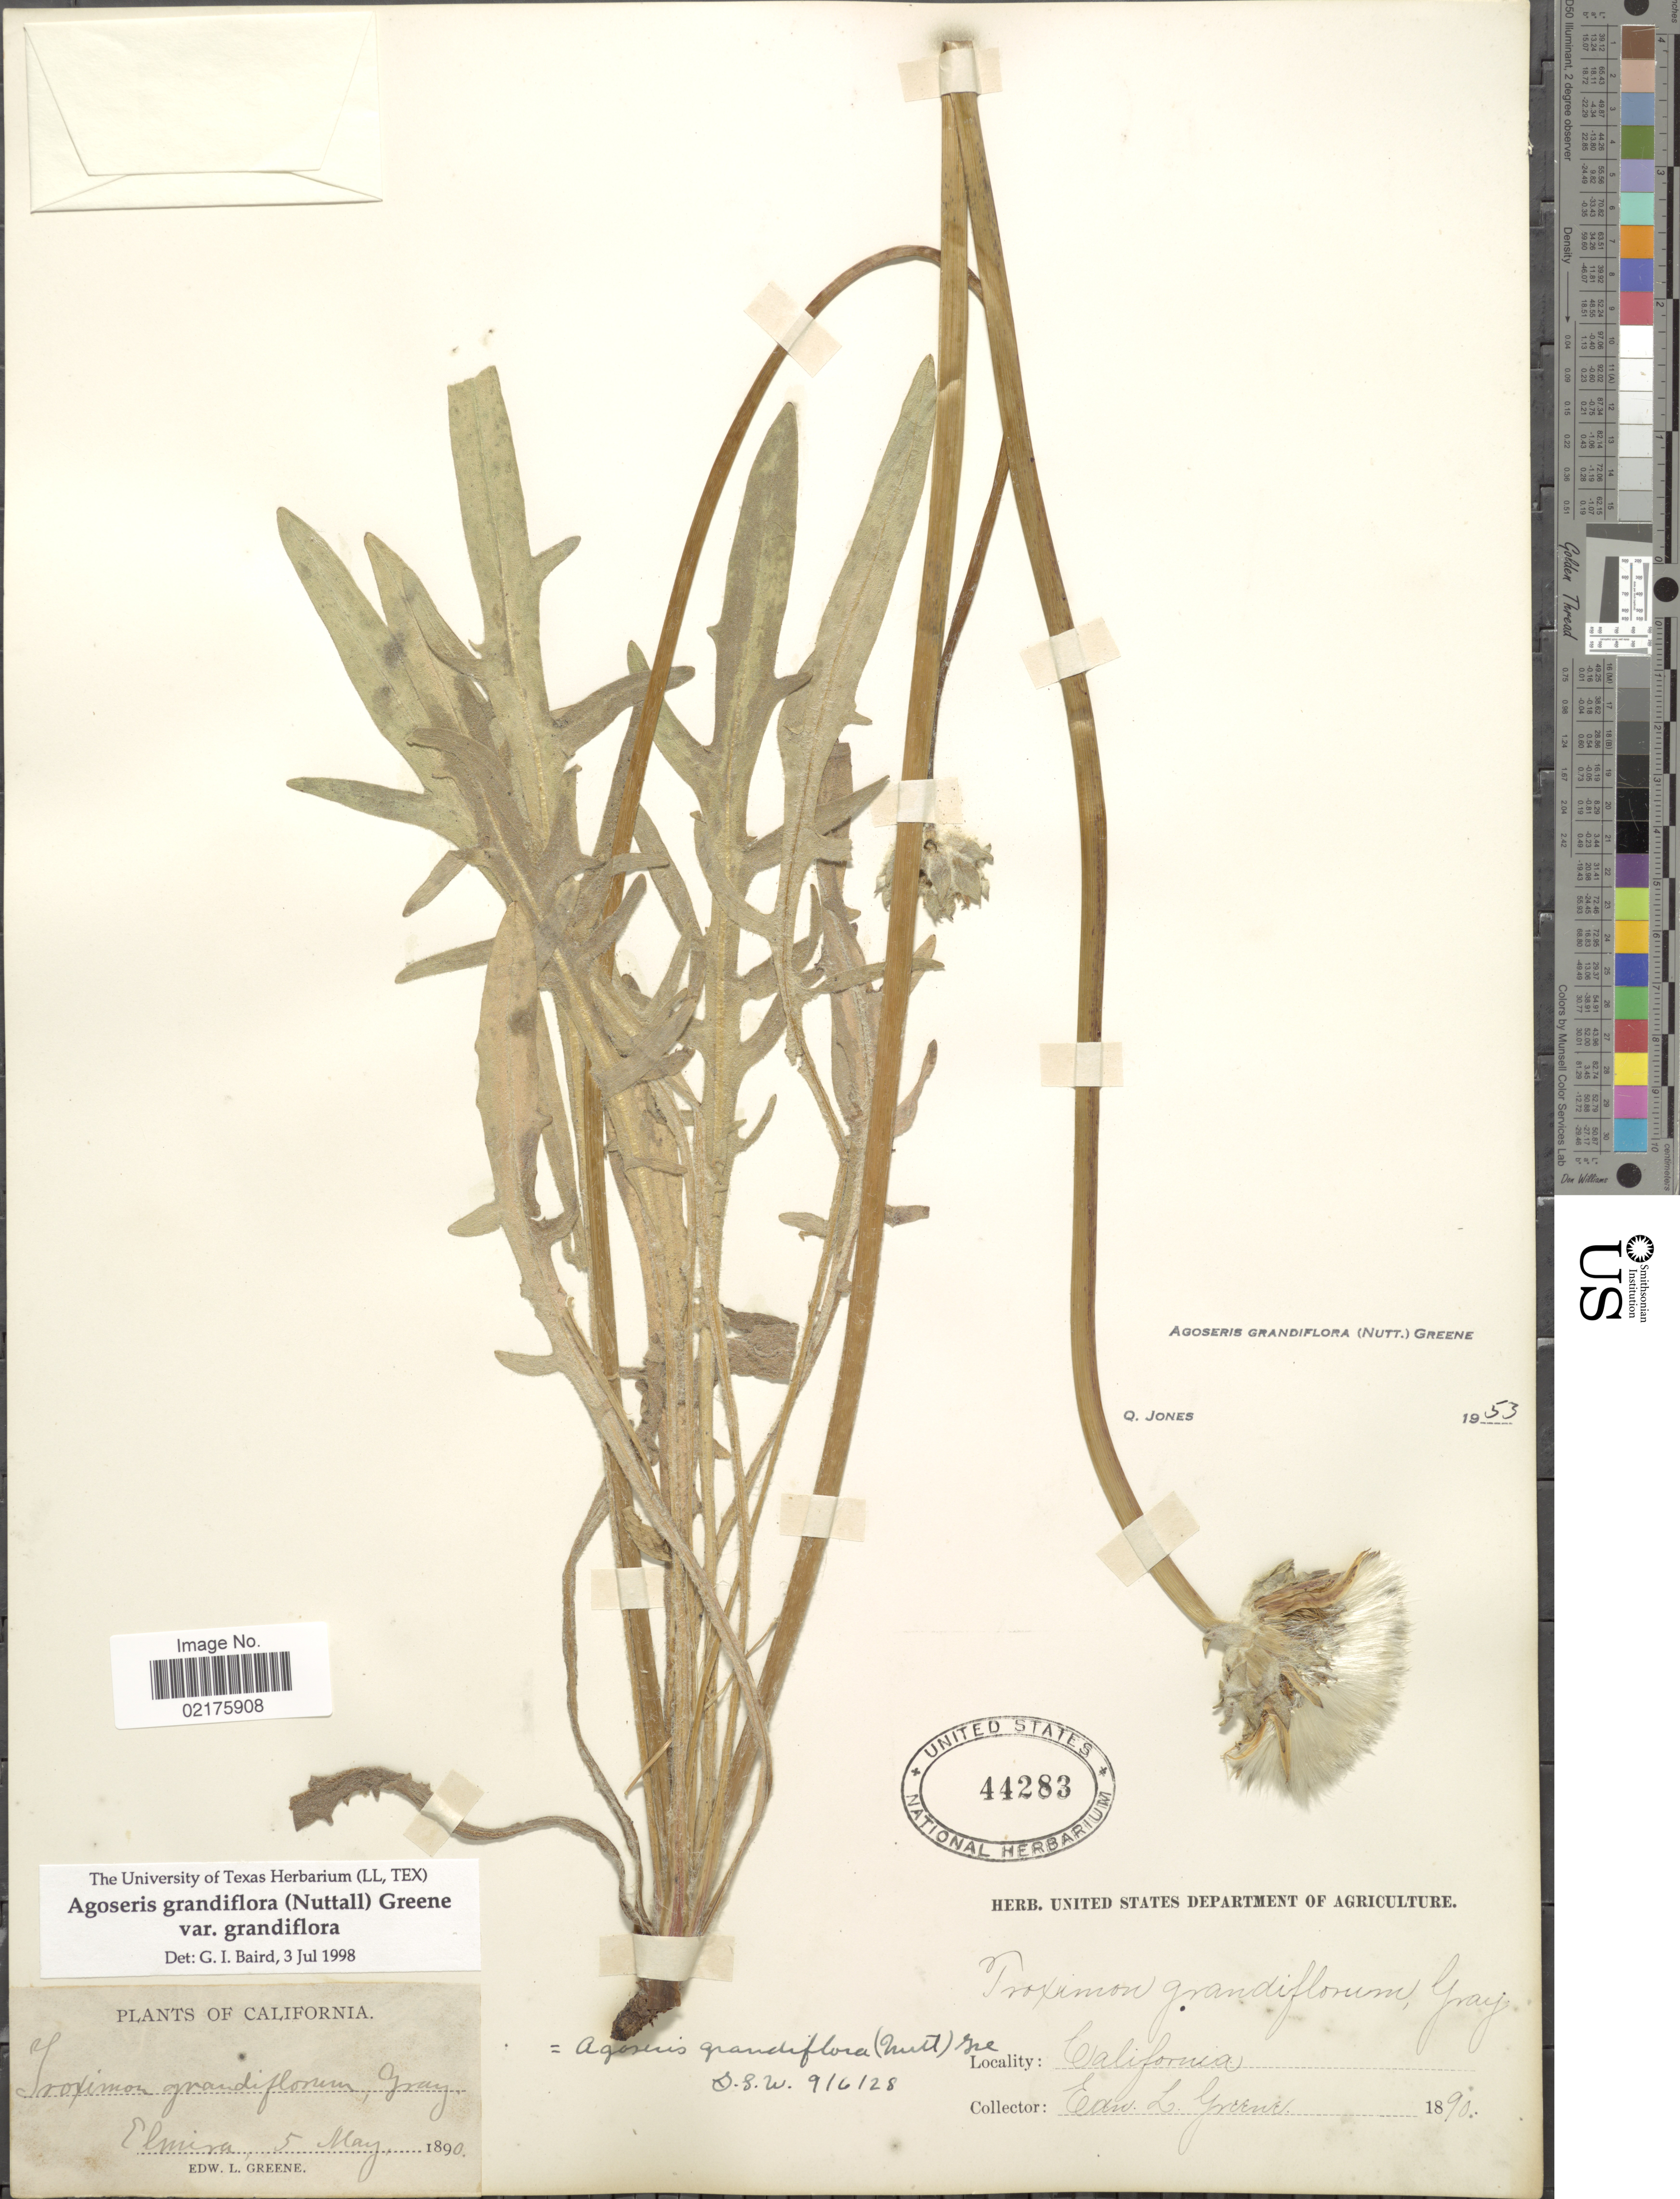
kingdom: Plantae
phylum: Tracheophyta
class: Magnoliopsida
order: Asterales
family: Asteraceae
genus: Agoseris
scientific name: Agoseris grandiflora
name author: (Nutt.) Greene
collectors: E. L. Greene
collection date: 1890-05-05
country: United States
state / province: California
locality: Elmira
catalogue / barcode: US 44283